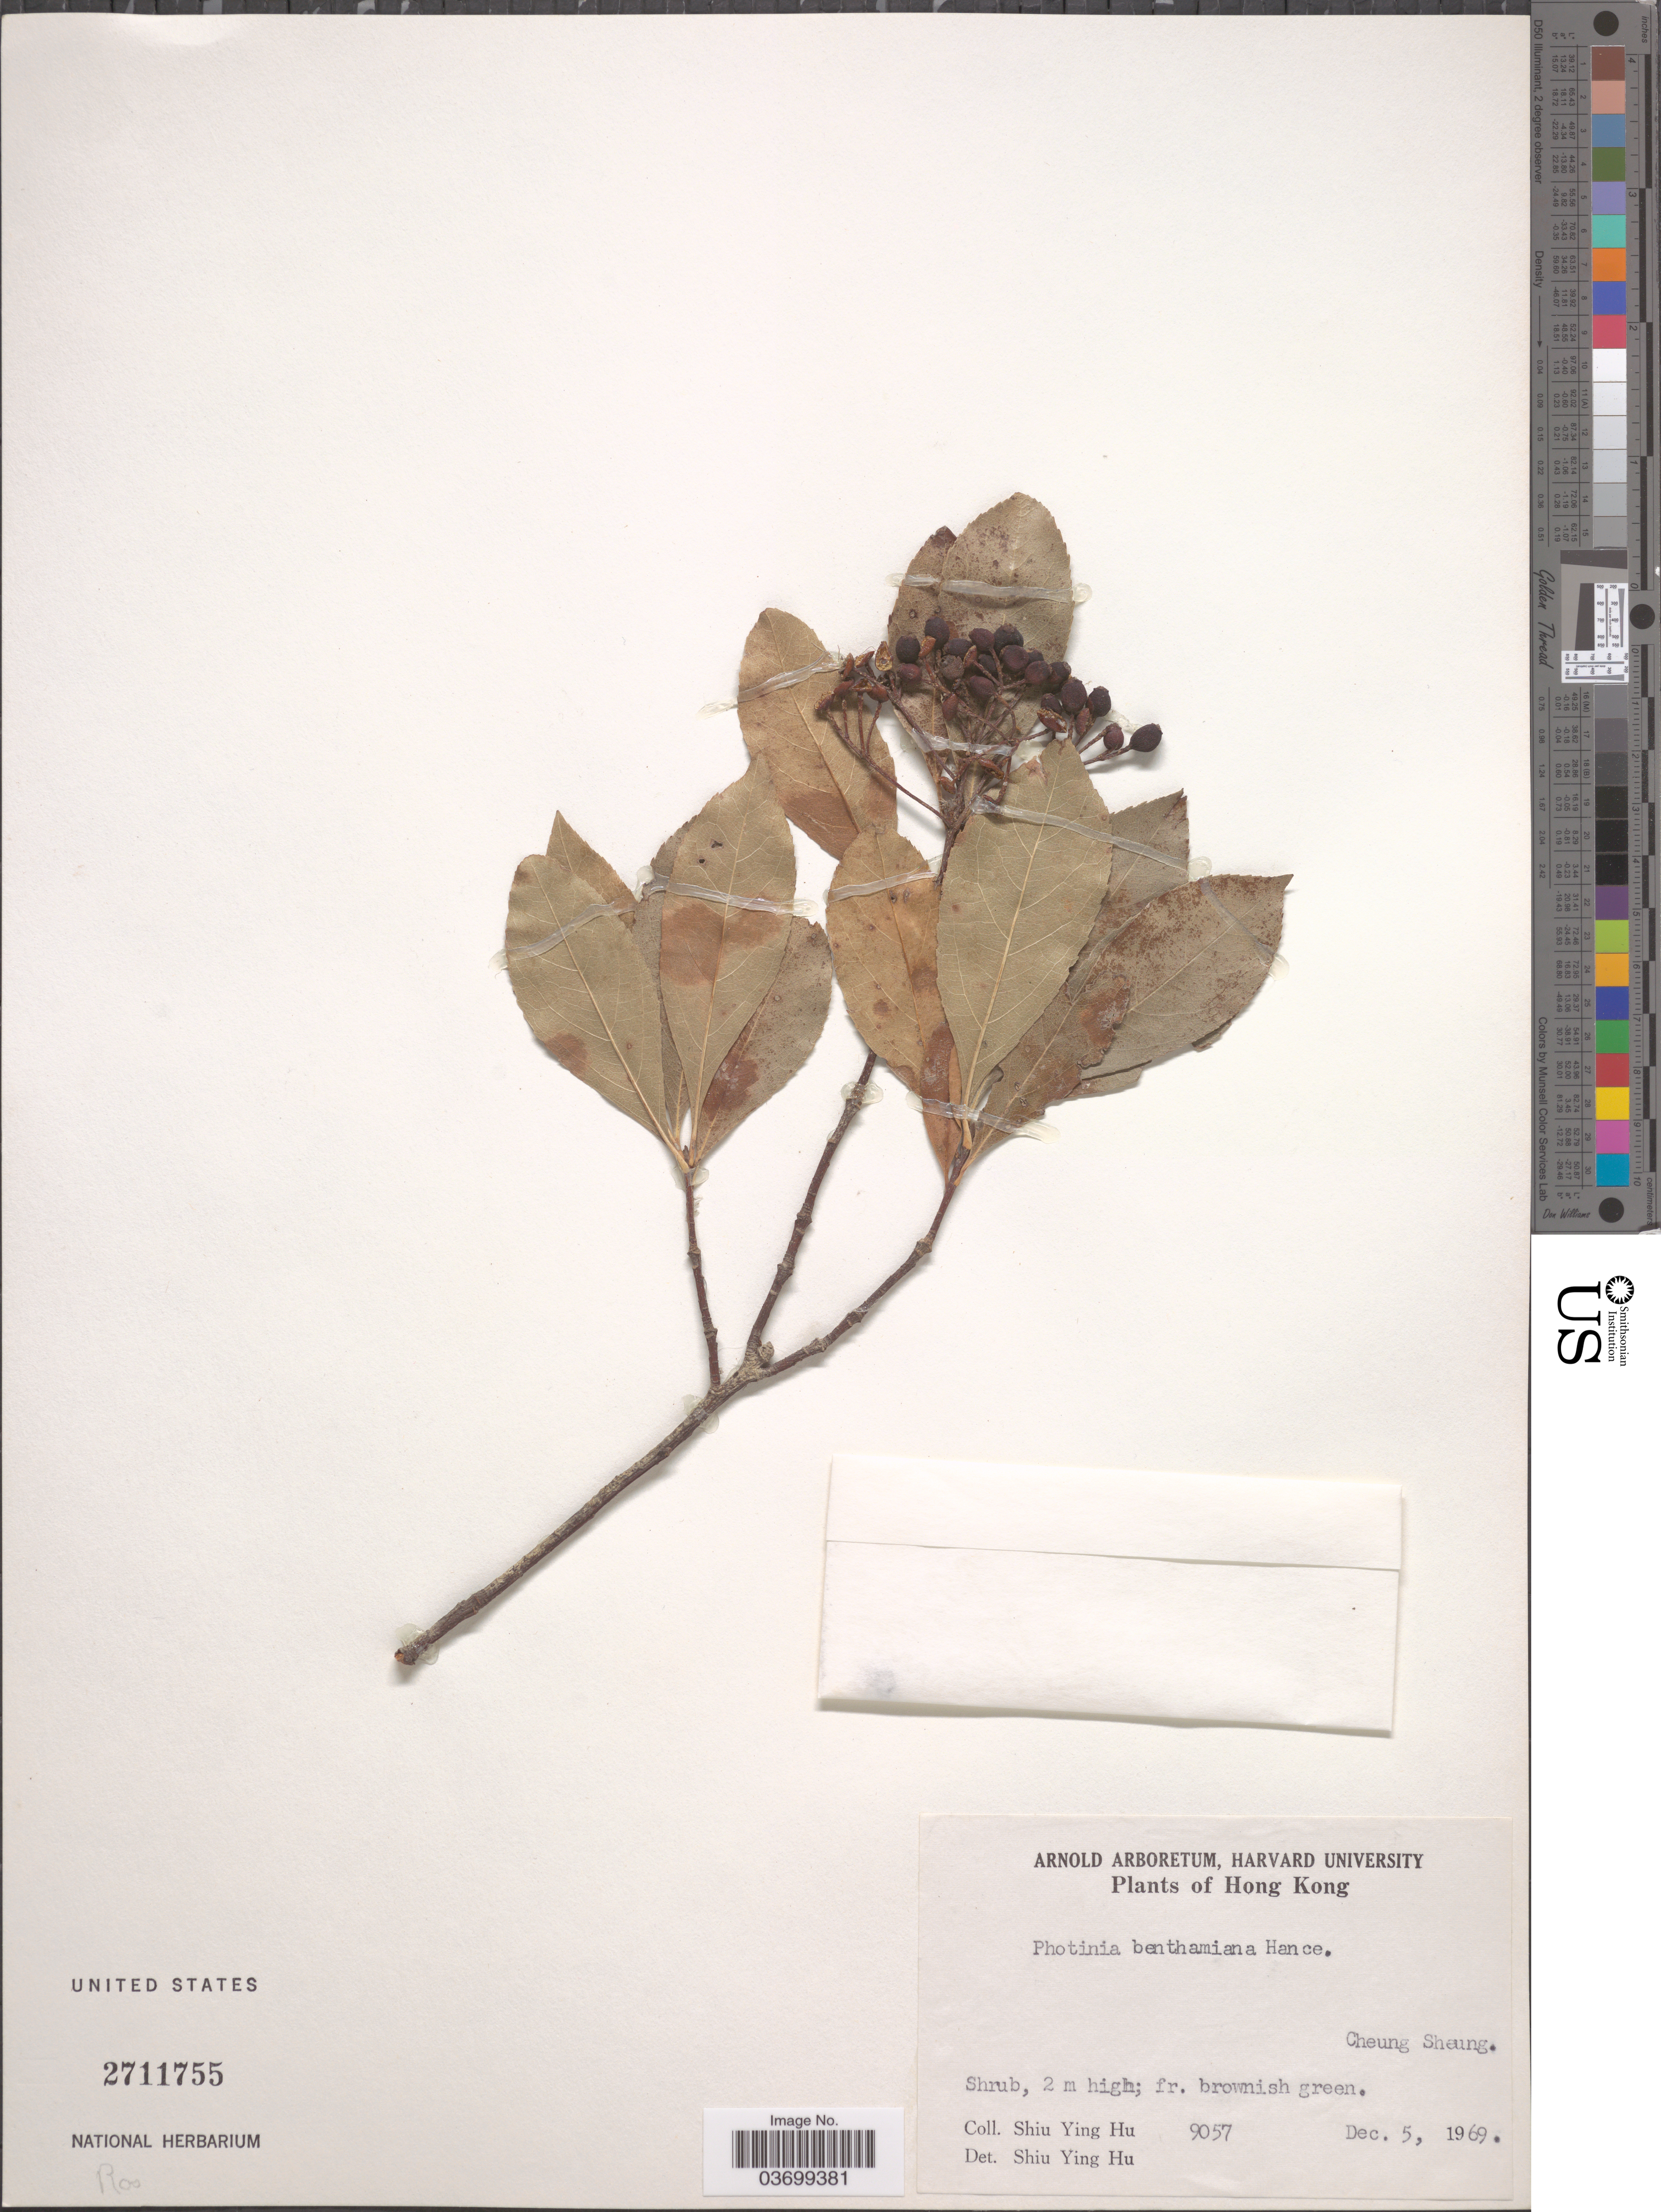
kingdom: Plantae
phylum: Tracheophyta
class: Magnoliopsida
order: Rosales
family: Rosaceae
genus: Photinia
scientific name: Photinia benthamiana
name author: Hance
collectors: S. Y. Hu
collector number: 9057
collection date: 1969-12-05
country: China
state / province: Hong Kong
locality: Cheung Sheung.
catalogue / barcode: US 2711755